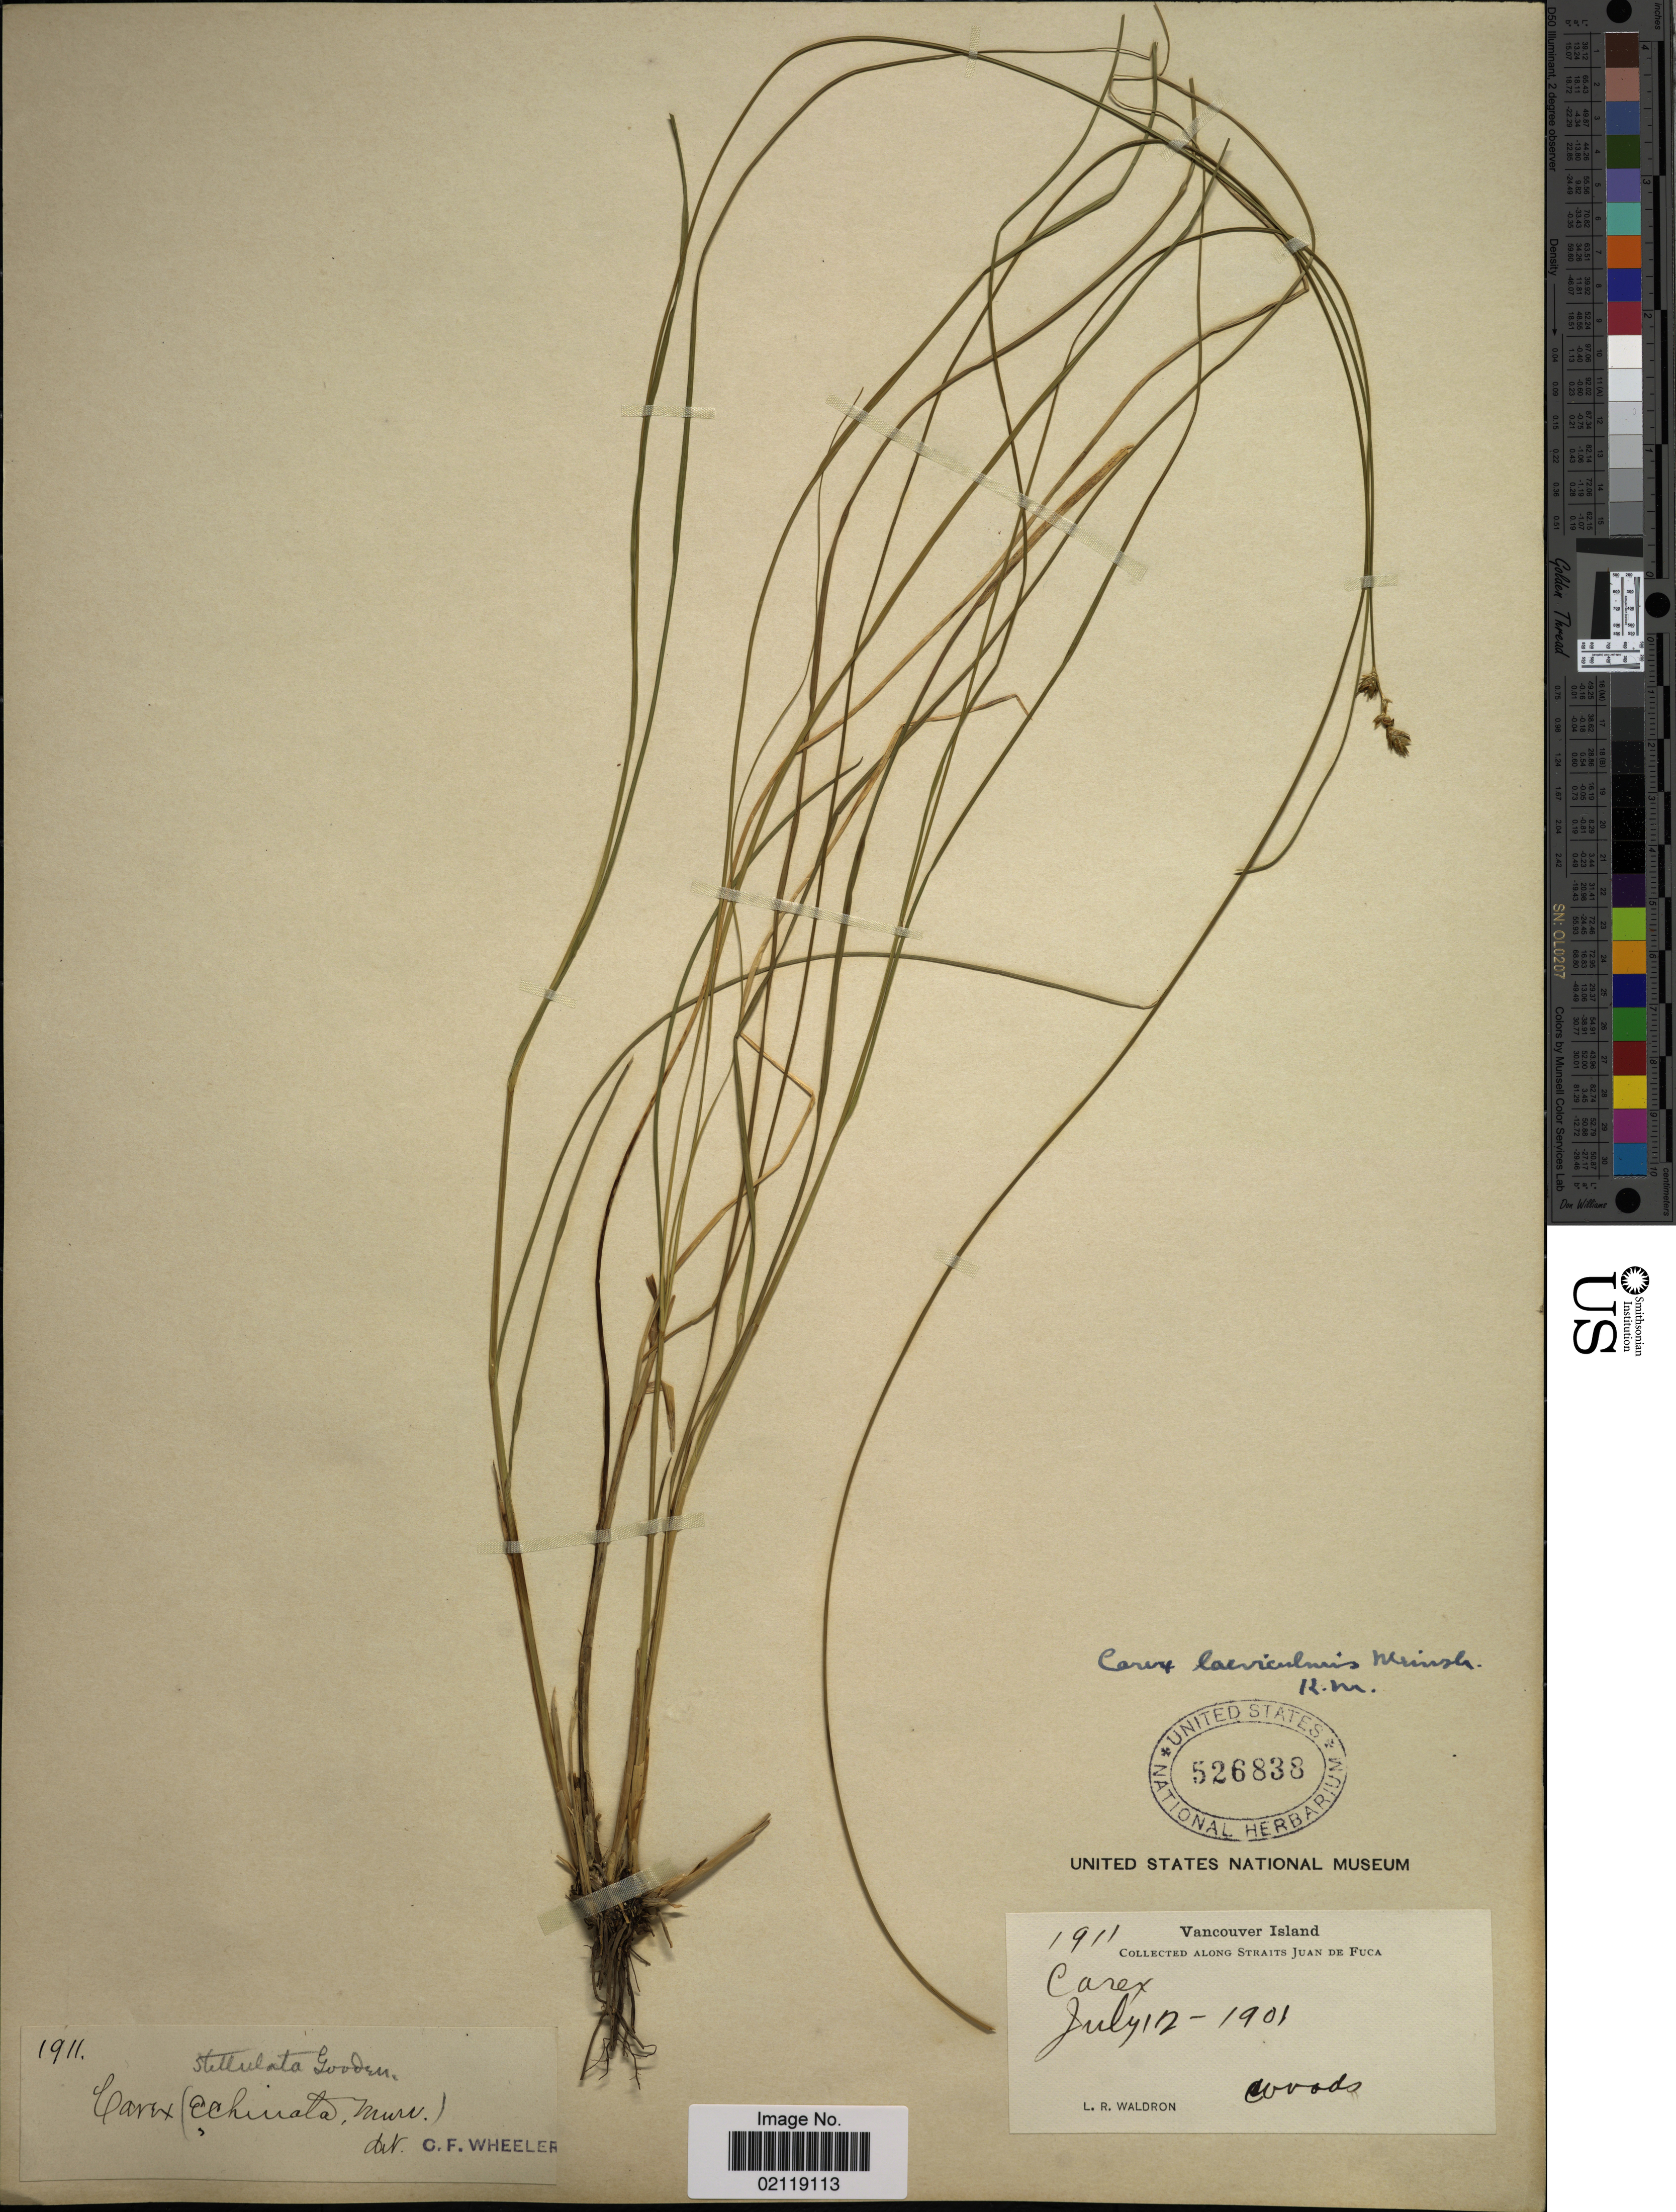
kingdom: Plantae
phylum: Tracheophyta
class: Liliopsida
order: Poales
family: Cyperaceae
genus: Carex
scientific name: Carex laeviculmis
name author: Meinsh.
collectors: L. Waldron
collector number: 1911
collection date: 1901-07-12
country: Canada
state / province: British Columbia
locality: Vancouver Island. Along straits Juan de Fuca. Woods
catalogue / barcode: US 526838